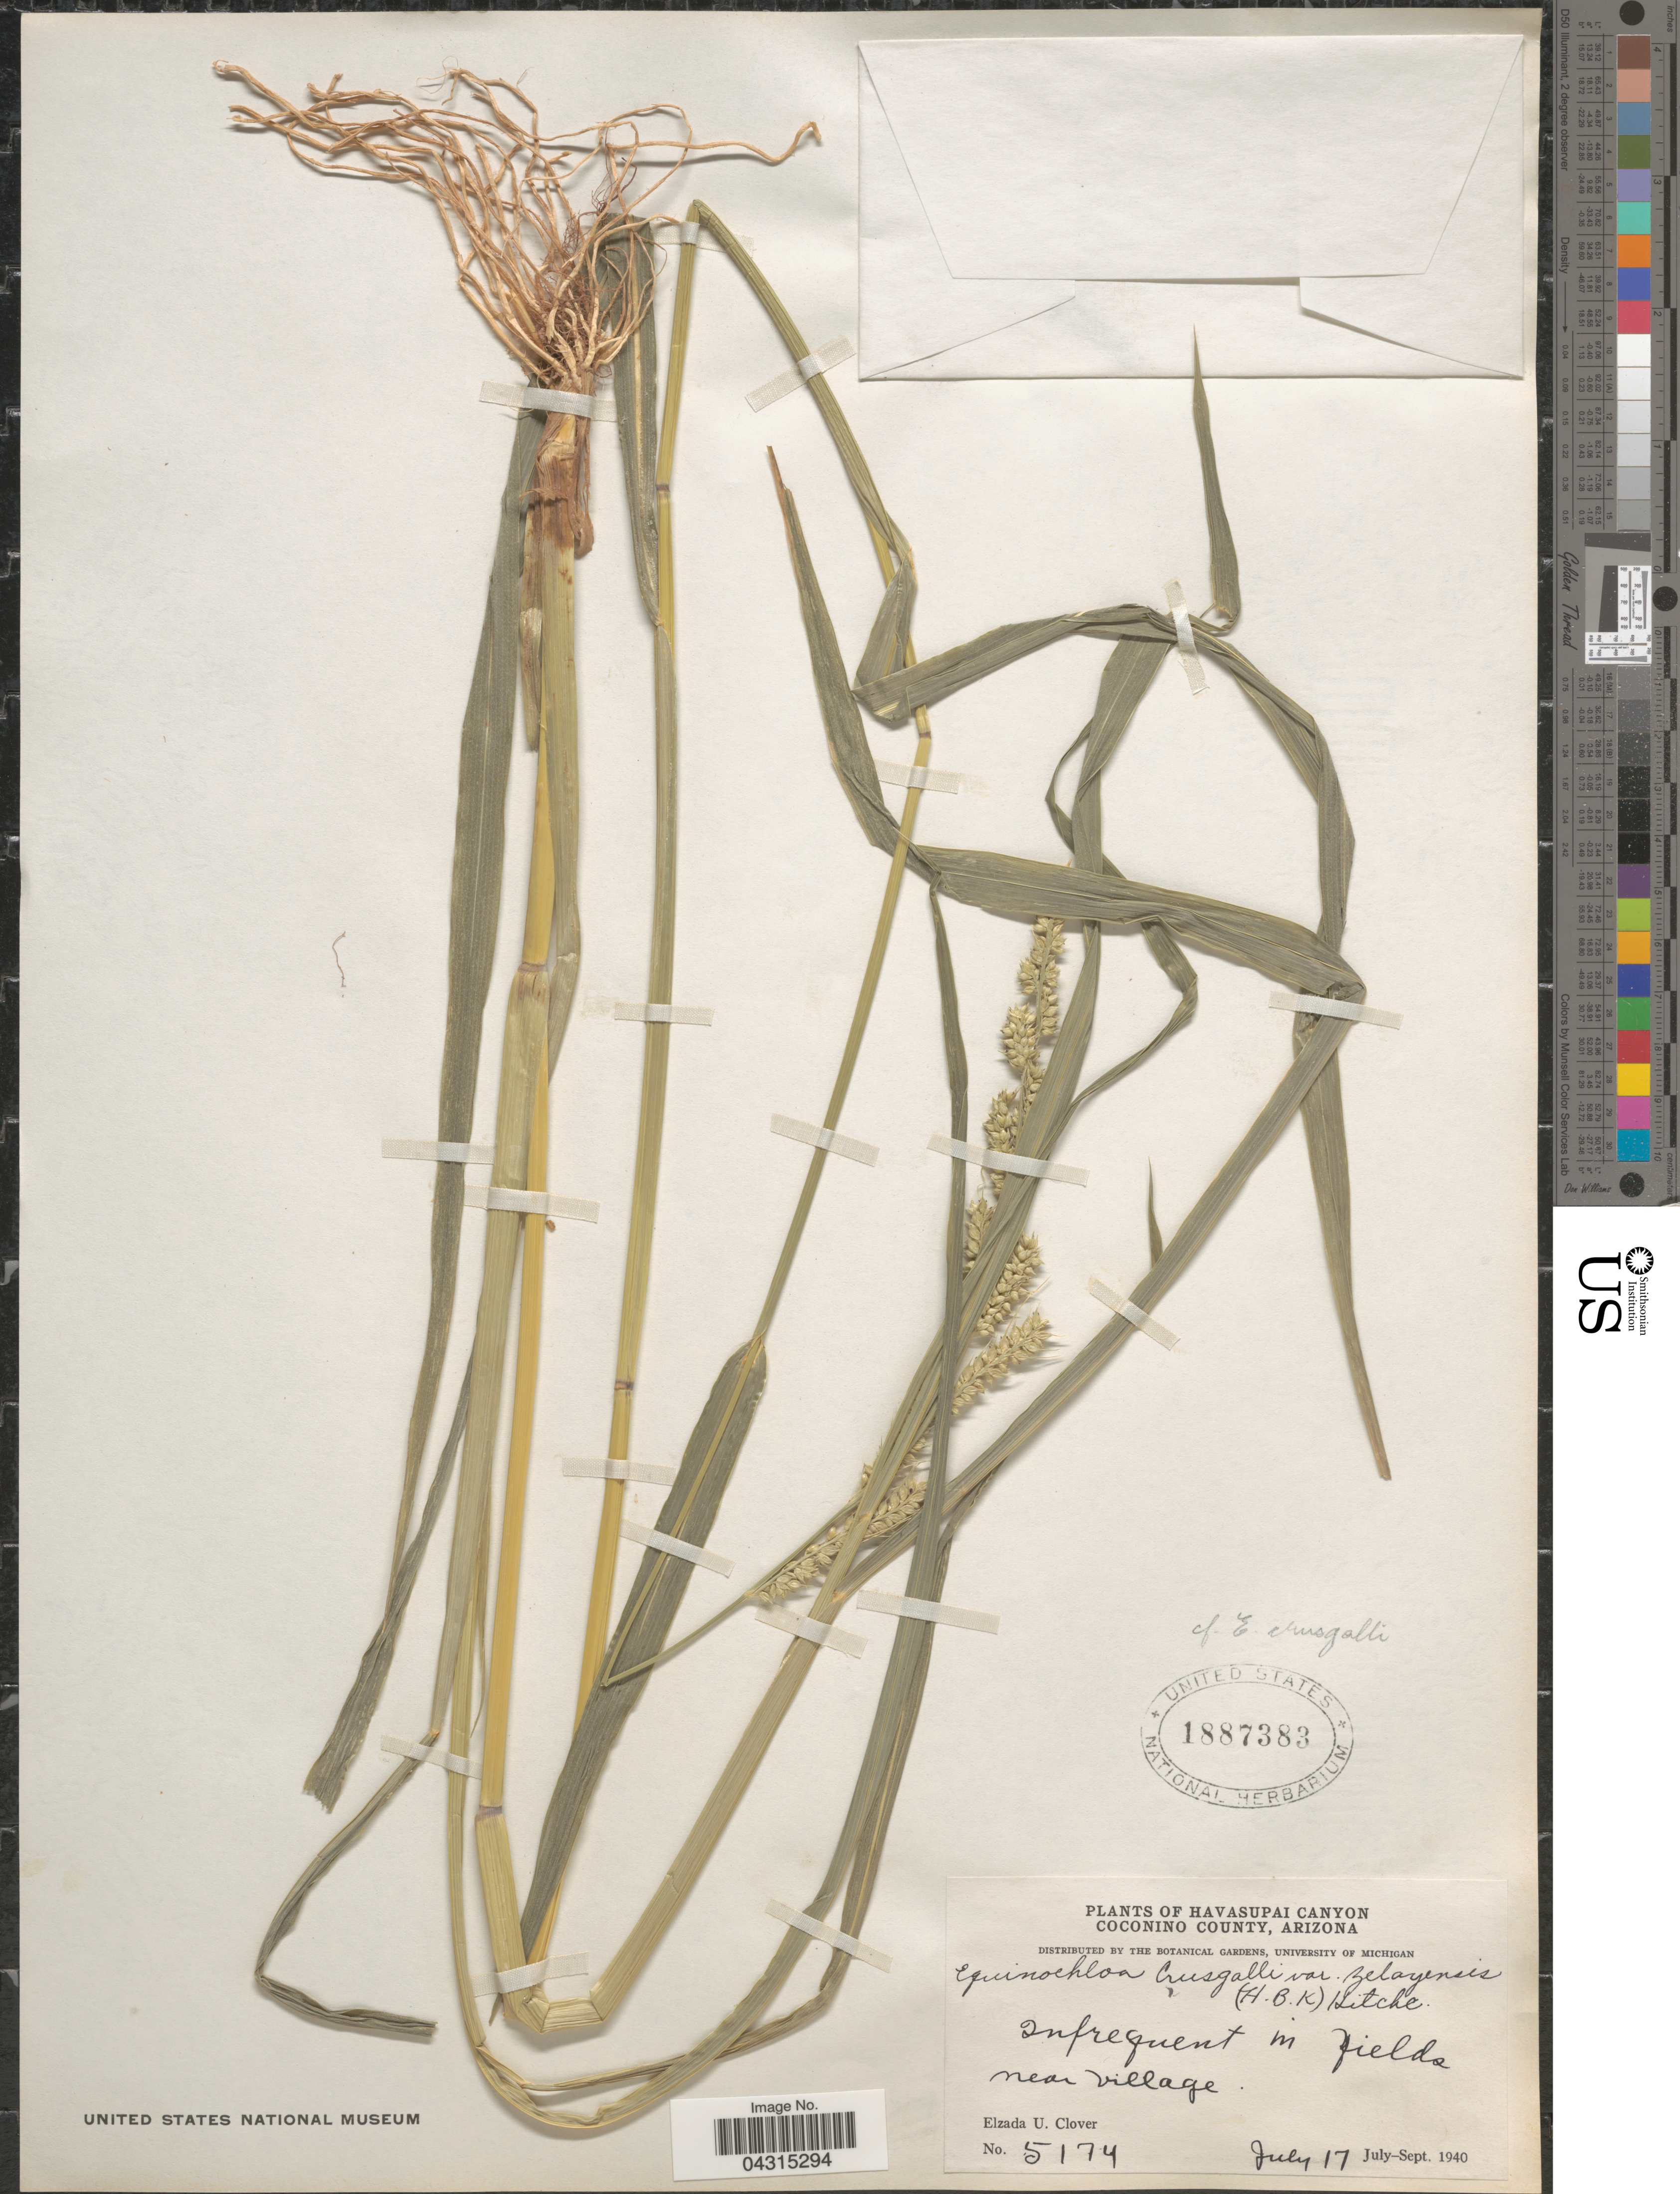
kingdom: Plantae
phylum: Tracheophyta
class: Liliopsida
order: Poales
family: Poaceae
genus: Echinochloa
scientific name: Echinochloa crus-galli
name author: (L.) P. Beauv.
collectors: E. U. Clover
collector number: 5174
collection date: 1940-07-17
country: United States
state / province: Arizona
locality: Havasupai Canyon. Coconino County. Infrequent in fields near village.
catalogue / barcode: US 1887383